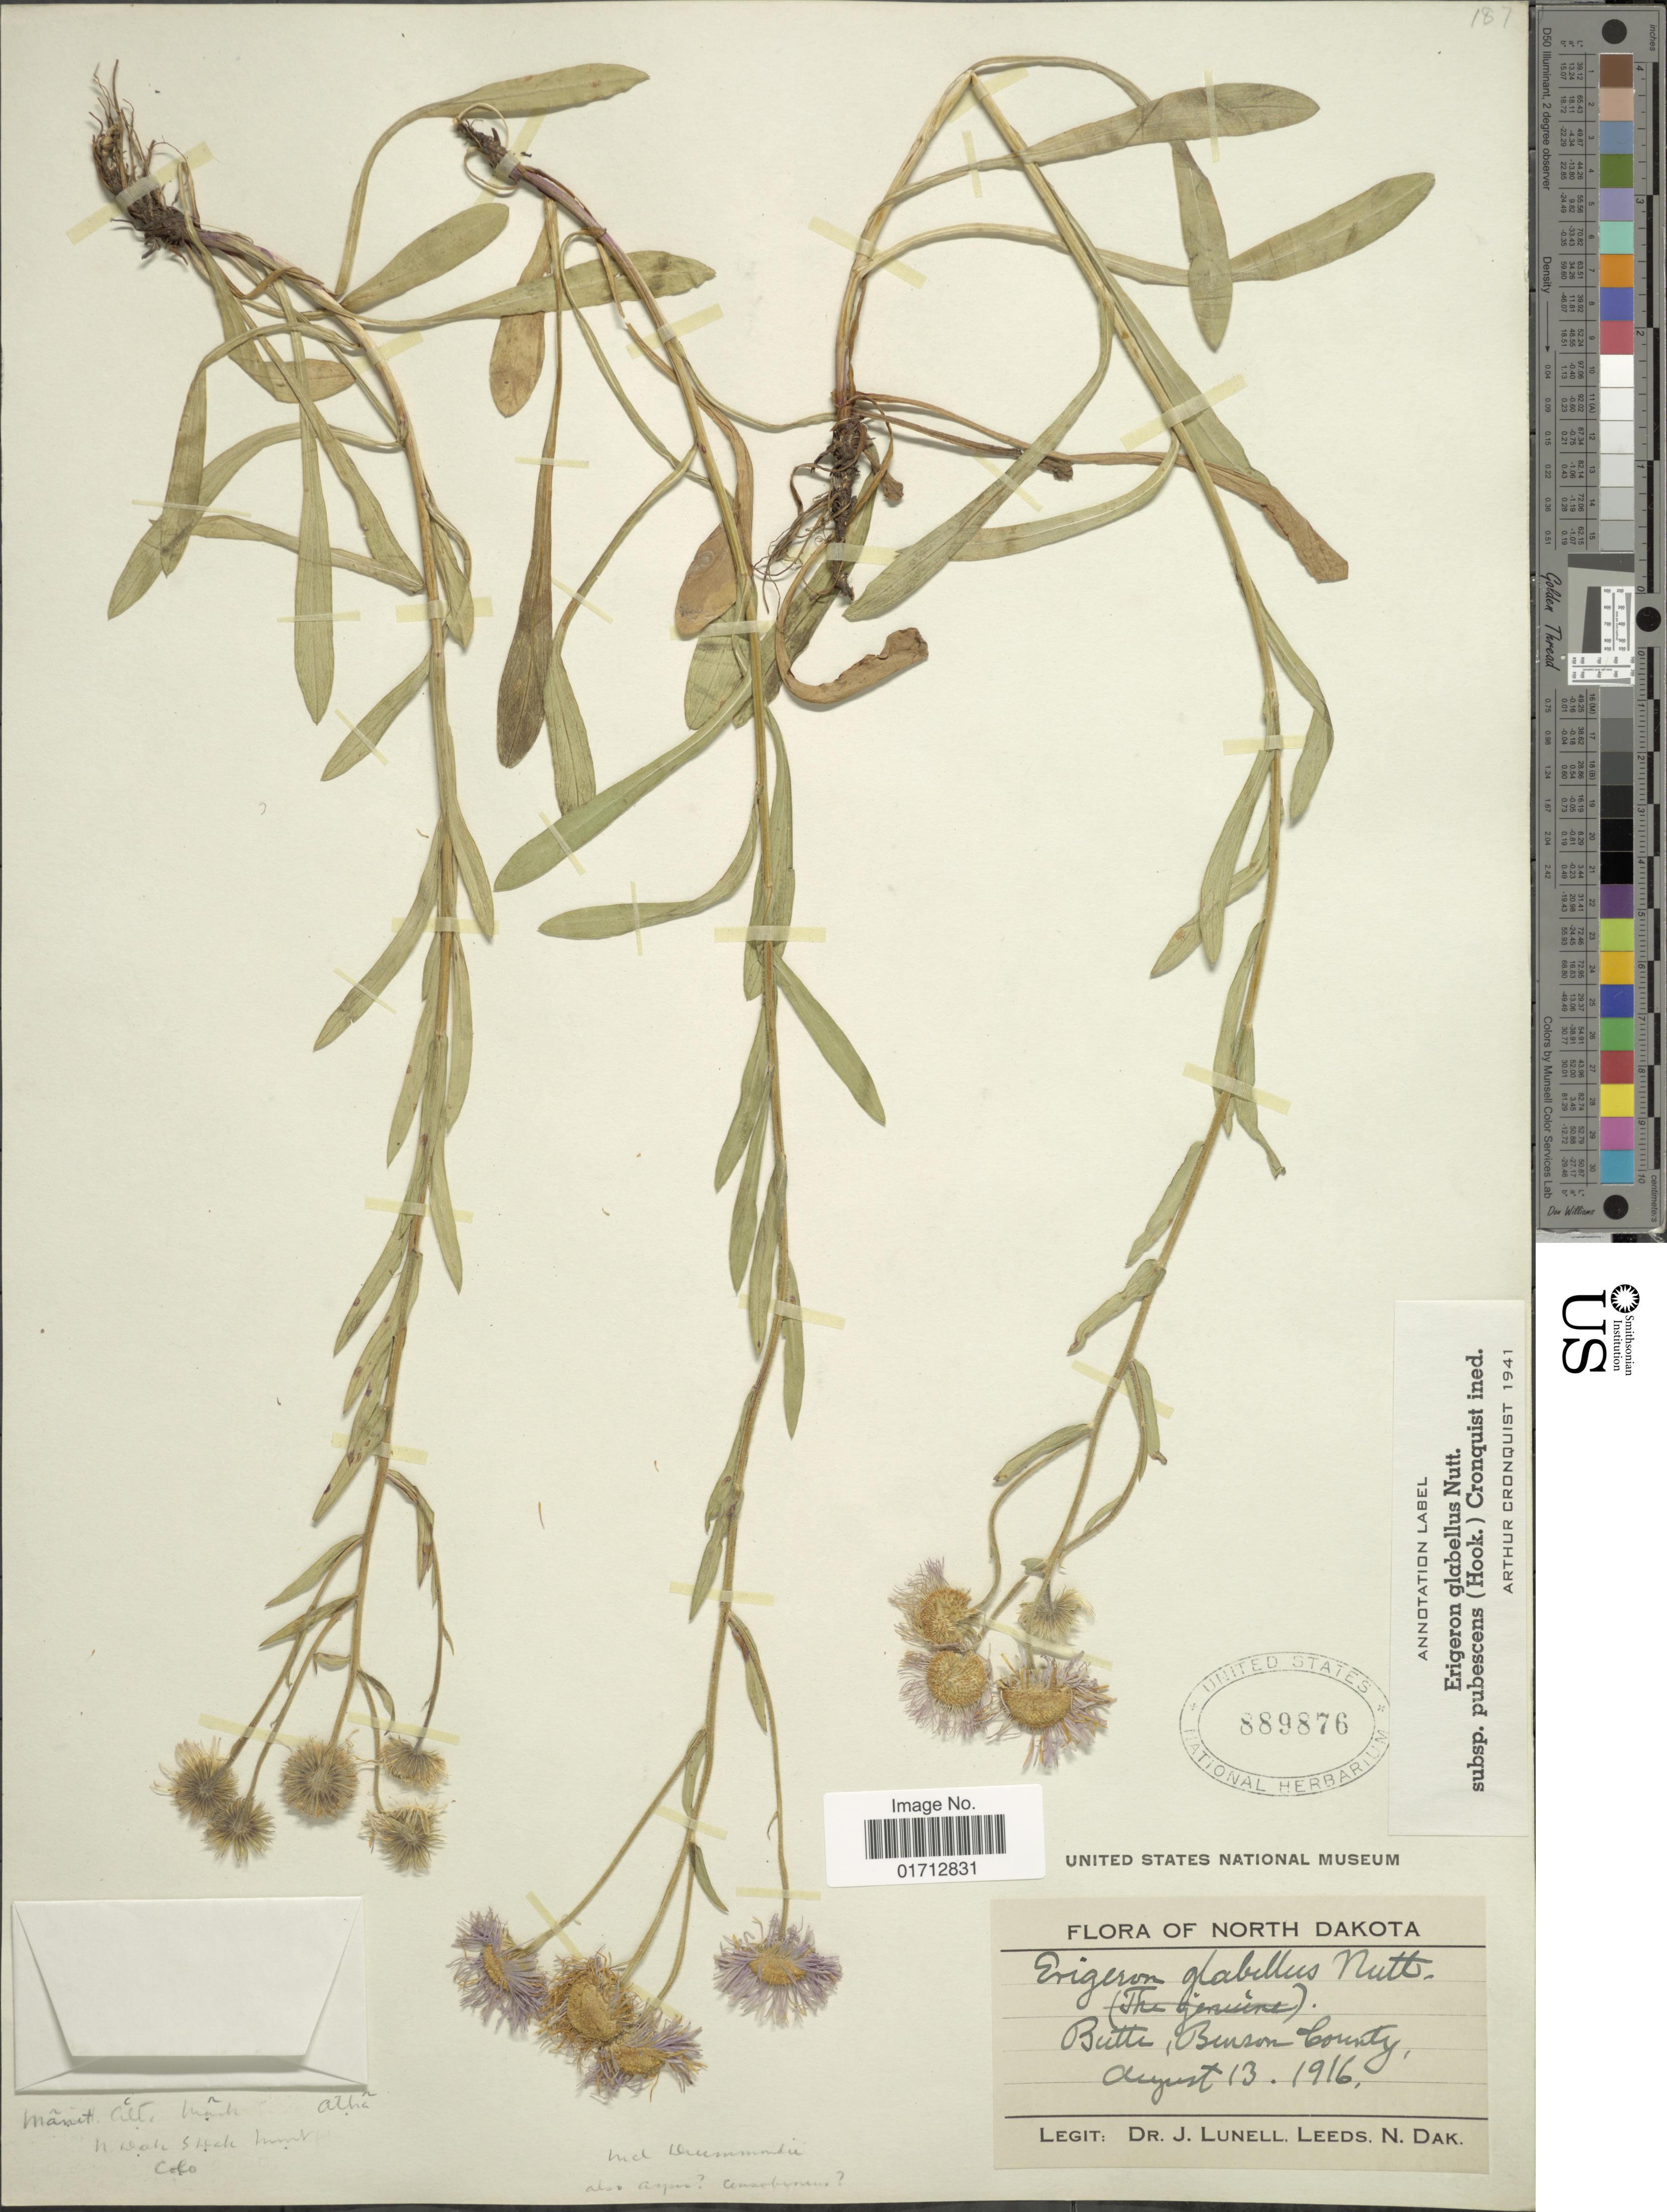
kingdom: Plantae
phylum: Tracheophyta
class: Magnoliopsida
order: Asterales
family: Asteraceae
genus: Erigeron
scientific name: Erigeron glabellus subsp. pubescens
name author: (Hook.) Cronq.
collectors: J. Lunell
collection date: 1916-08-13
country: United States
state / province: North Dakota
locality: Leeds, Butte, Benson County.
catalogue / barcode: US 889876